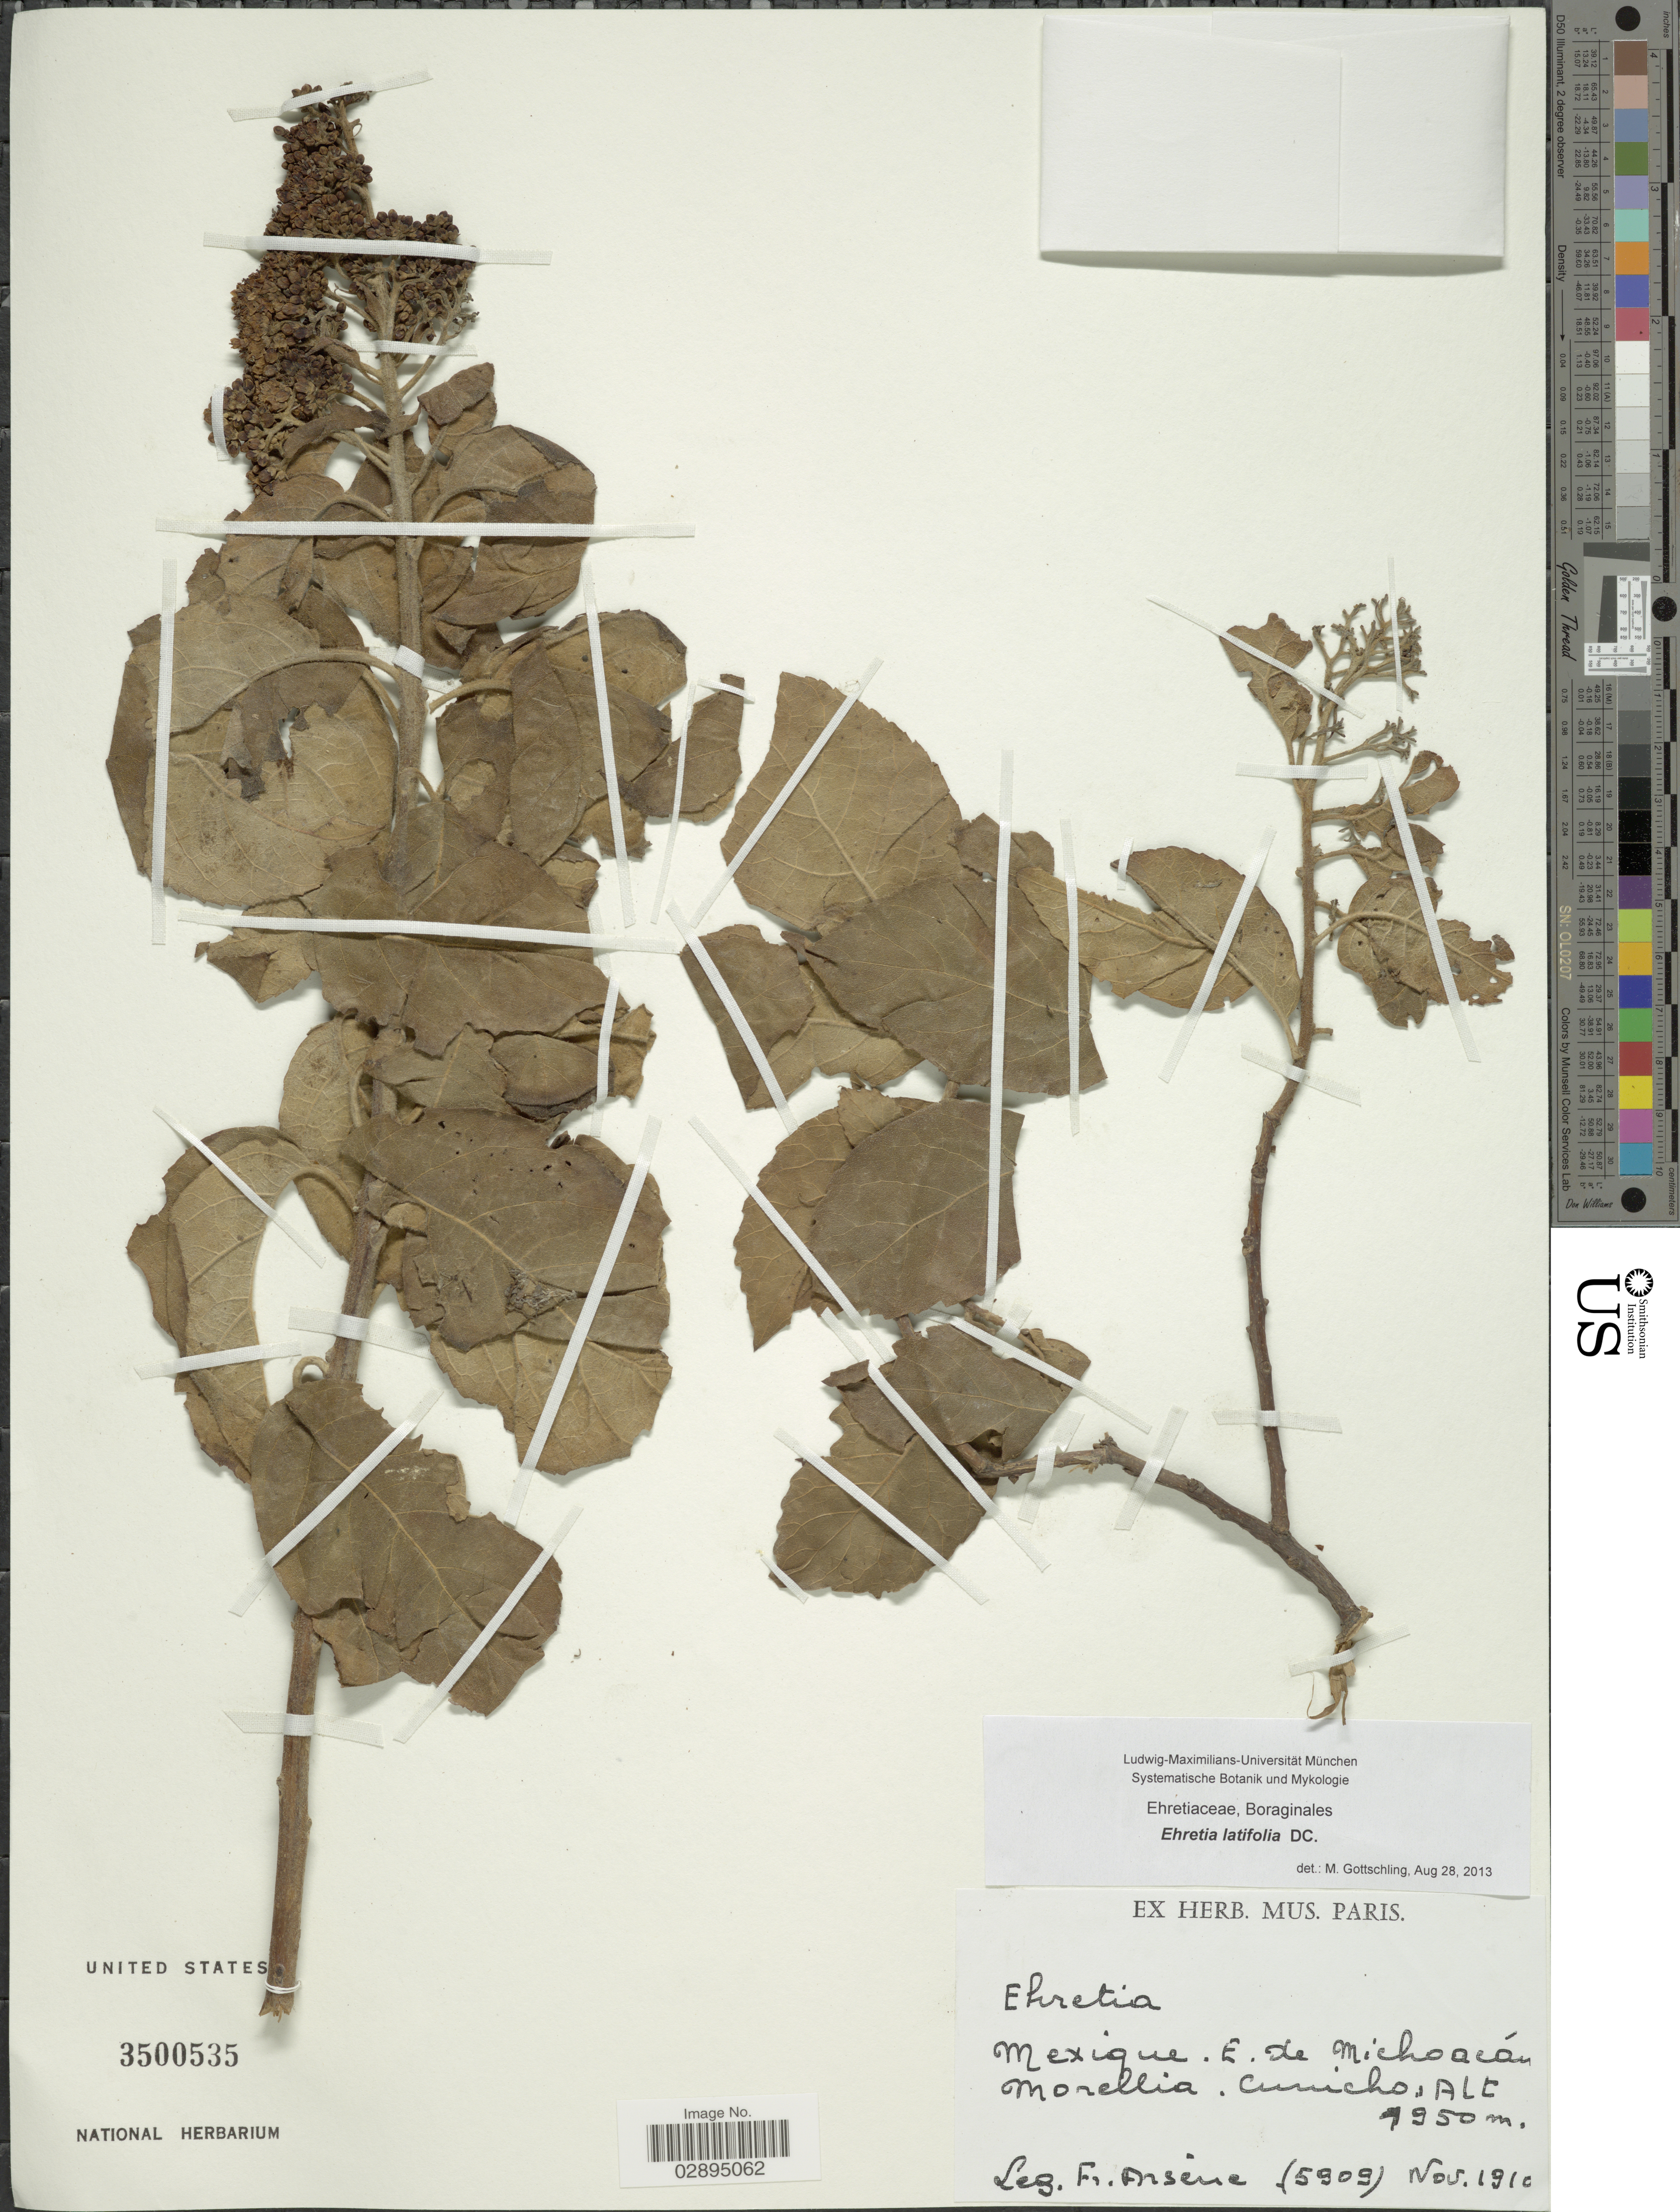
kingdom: Plantae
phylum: Tracheophyta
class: Magnoliopsida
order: Boraginales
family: Ehretiaceae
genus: Ehretia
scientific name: Ehretia latifolia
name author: DC.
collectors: F. Arsène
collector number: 5909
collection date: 1910-11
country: Mexico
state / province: Michoacán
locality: Cuincho, Vicinity of Morelia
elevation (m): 1950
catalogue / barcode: US 3500535